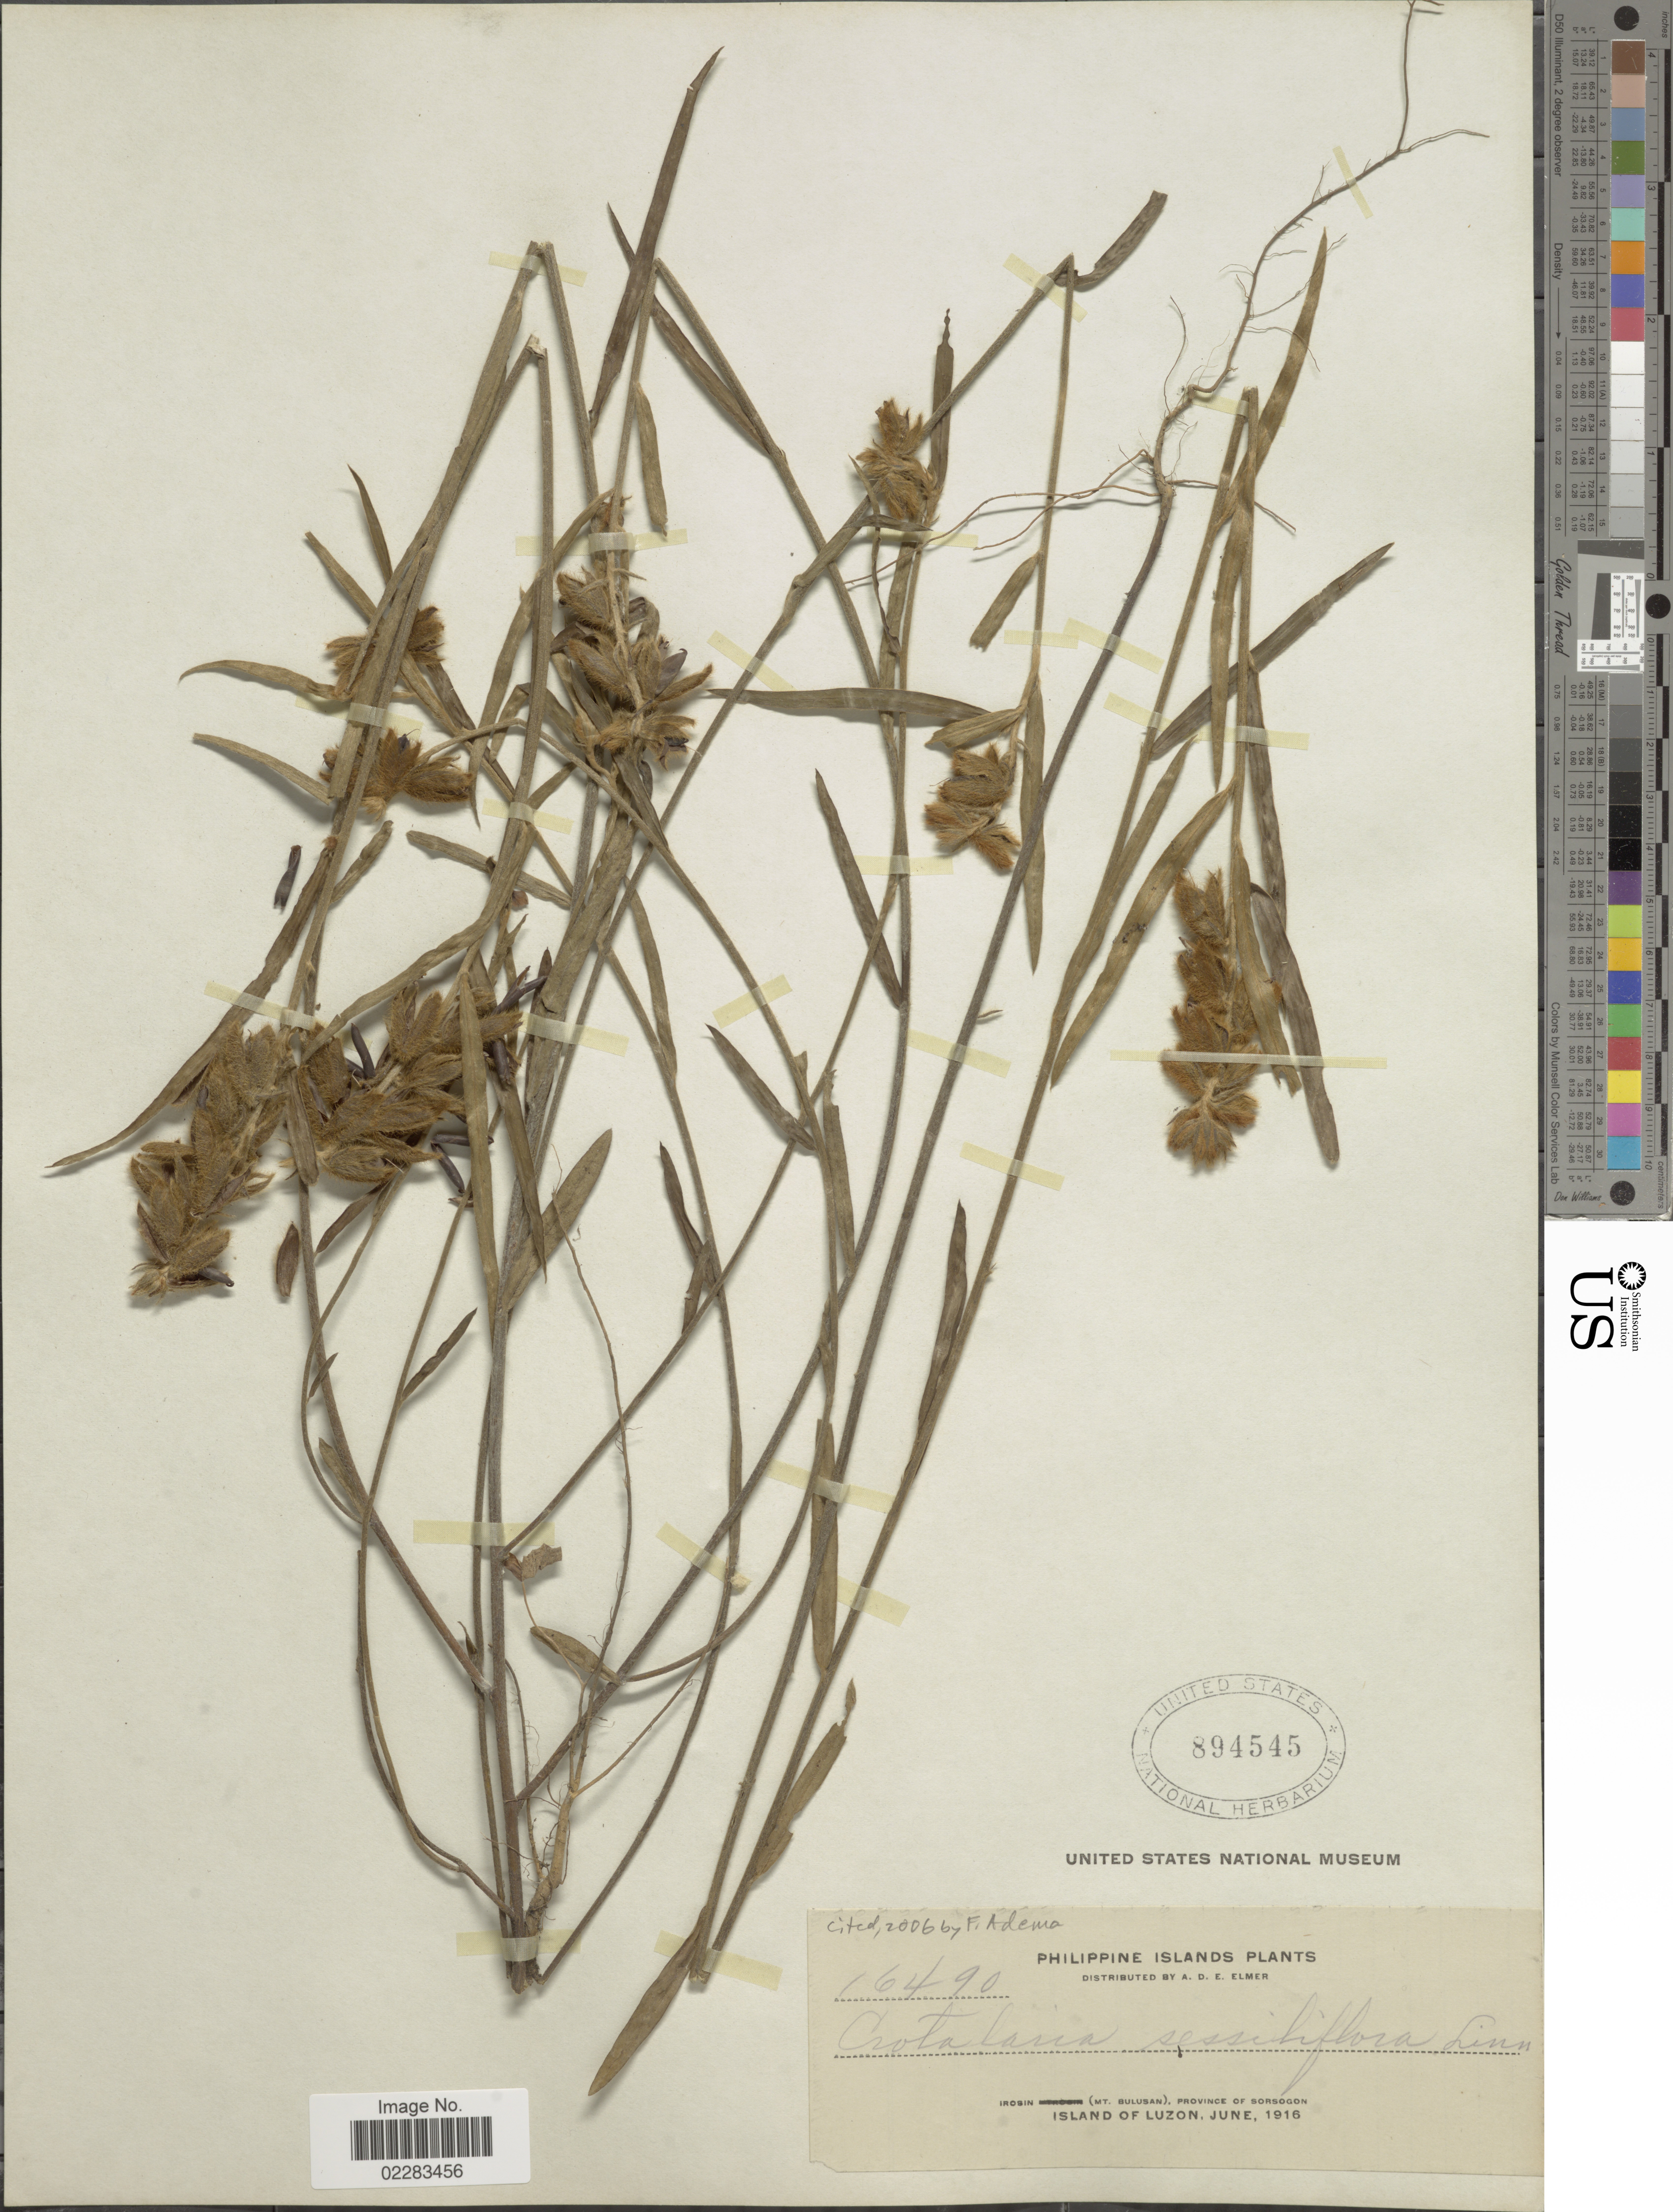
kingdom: Plantae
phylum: Tracheophyta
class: Magnoliopsida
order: Fabales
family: Fabaceae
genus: Crotalaria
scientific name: Crotalaria sessilifolia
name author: L.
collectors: A. D. E. Elmer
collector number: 16490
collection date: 1916-06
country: Philippines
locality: Philippine Islands, Irosin (Mt. Bulusan), Province of Sorsogon, Island of Luzon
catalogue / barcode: US 894545